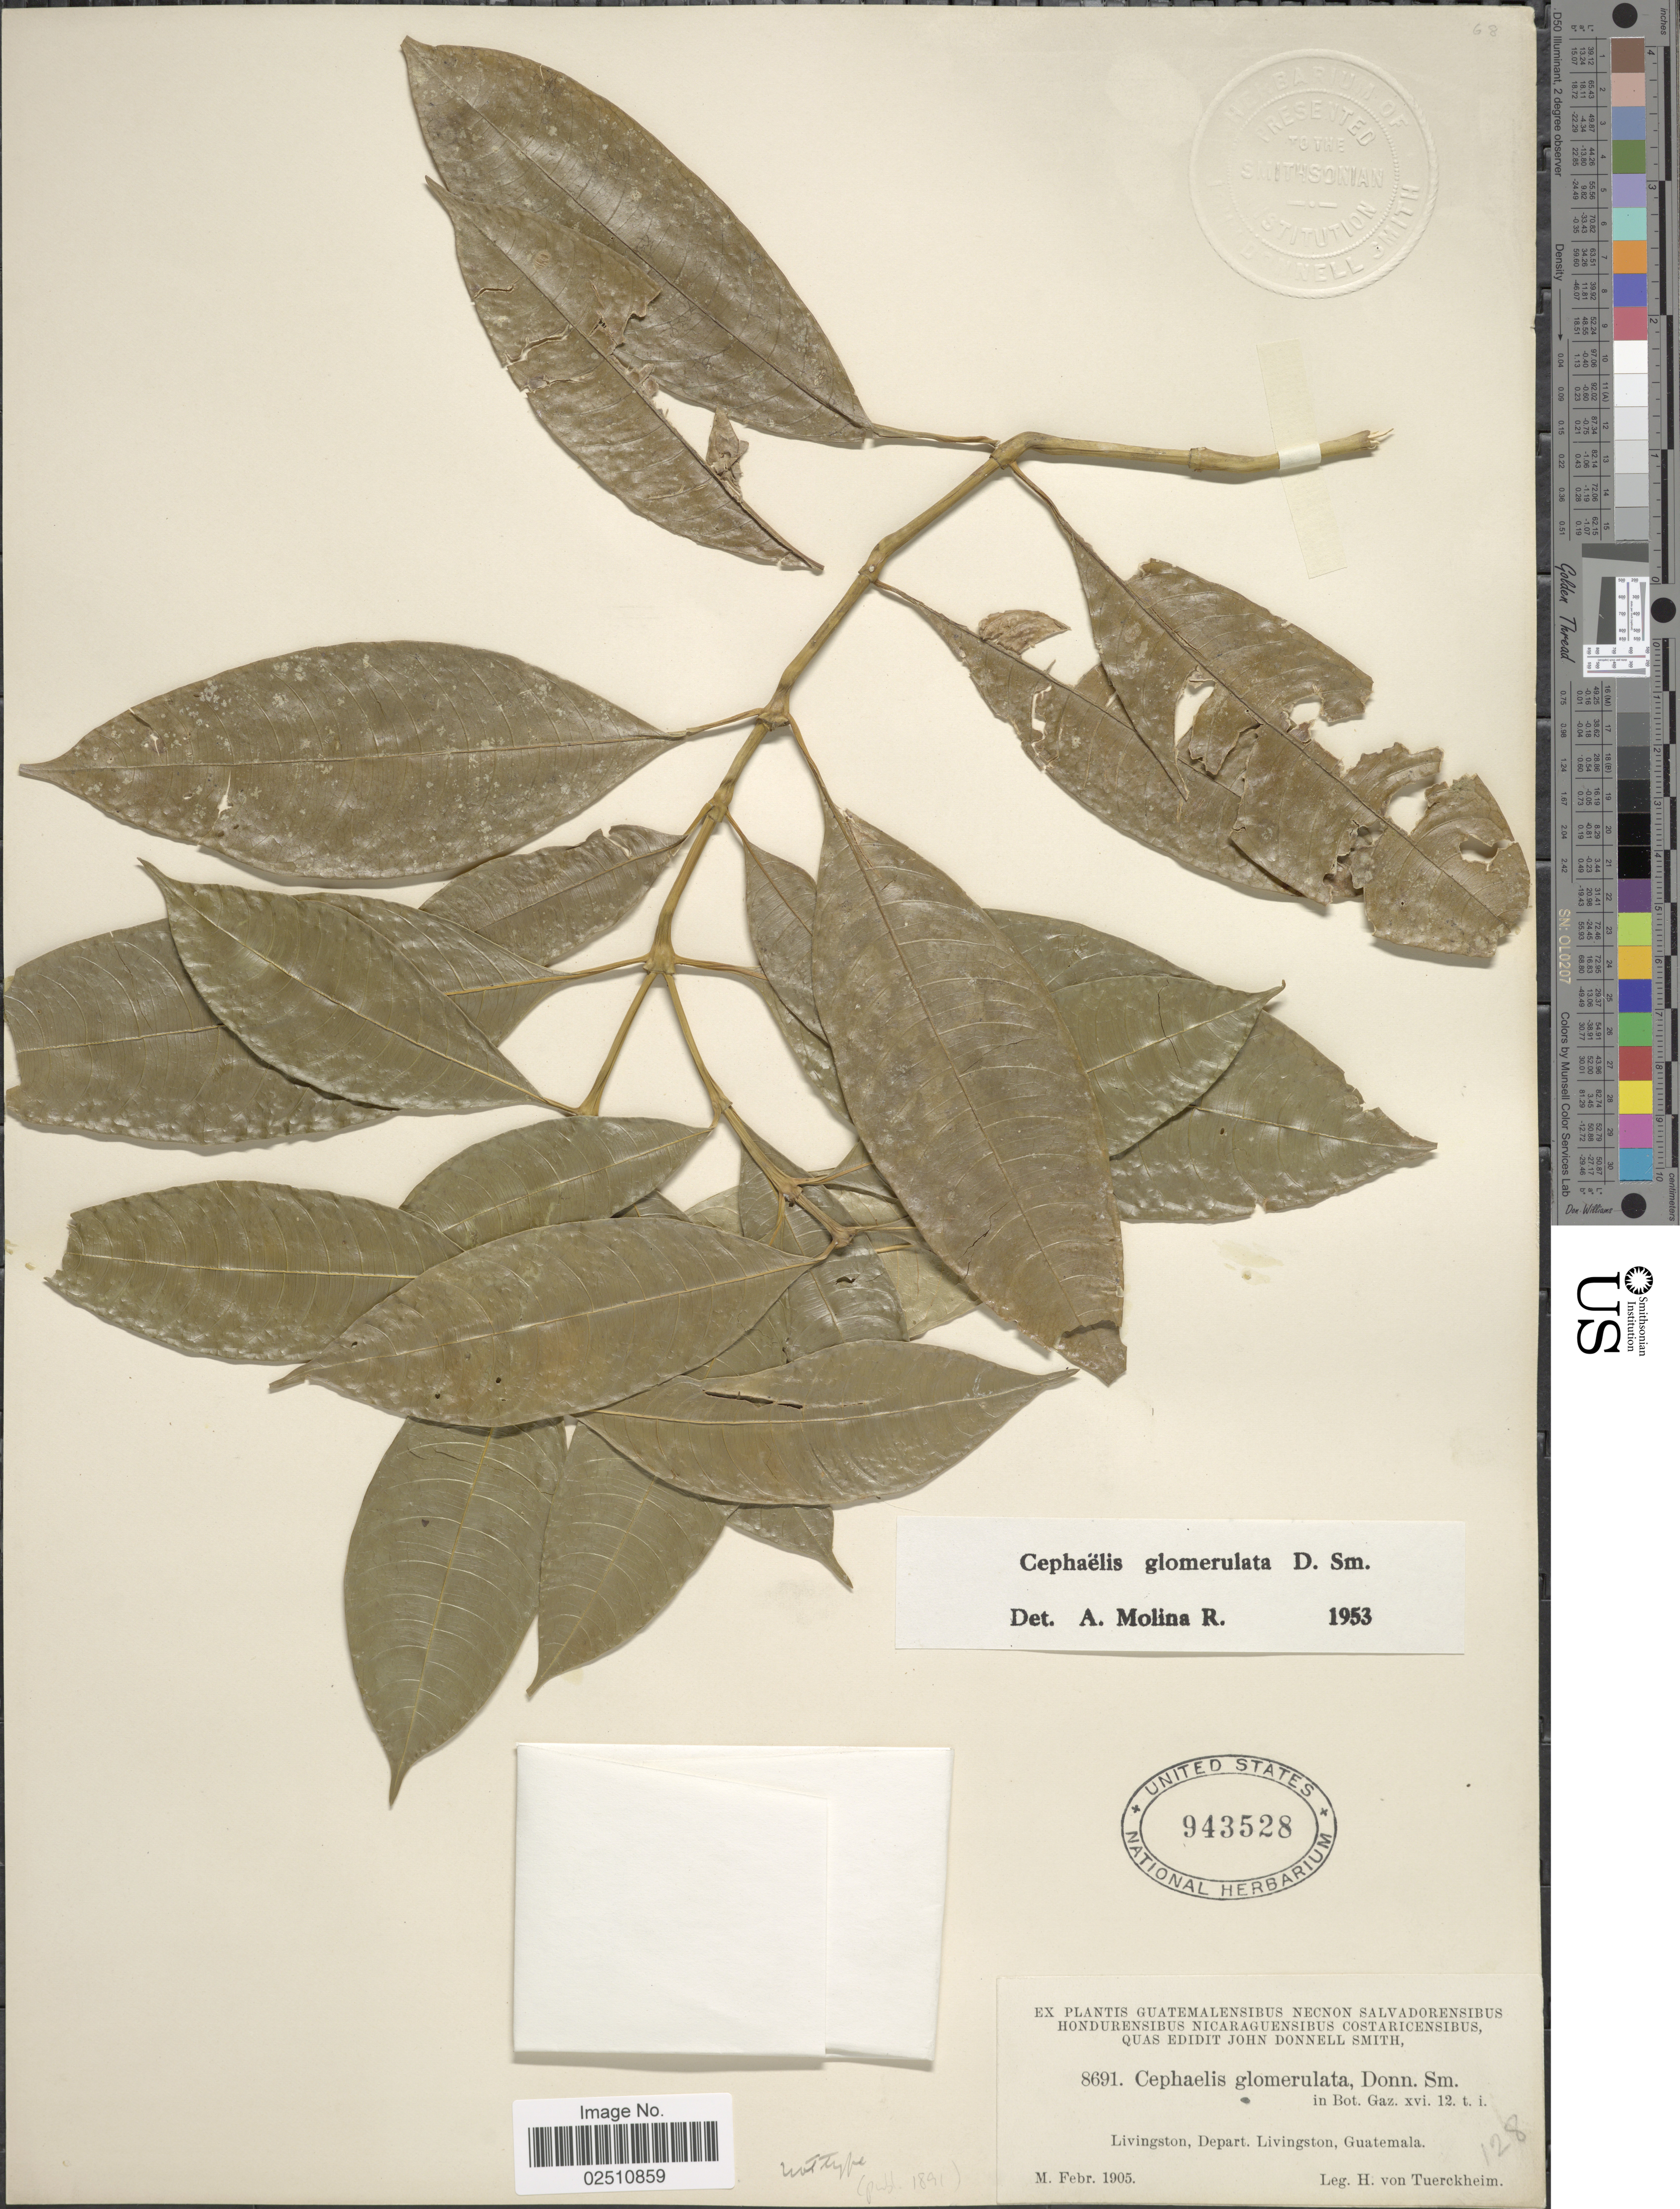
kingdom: Plantae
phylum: Tracheophyta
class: Magnoliopsida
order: Gentianales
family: Rubiaceae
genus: Psychotria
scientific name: Psychotria glomerulata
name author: (Donn. Sm.) Steyerm.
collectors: H. von Türckheim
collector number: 8691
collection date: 1905-02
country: Guatemala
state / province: Izabal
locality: Livingston, Depart. Livingston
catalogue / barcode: US 943528